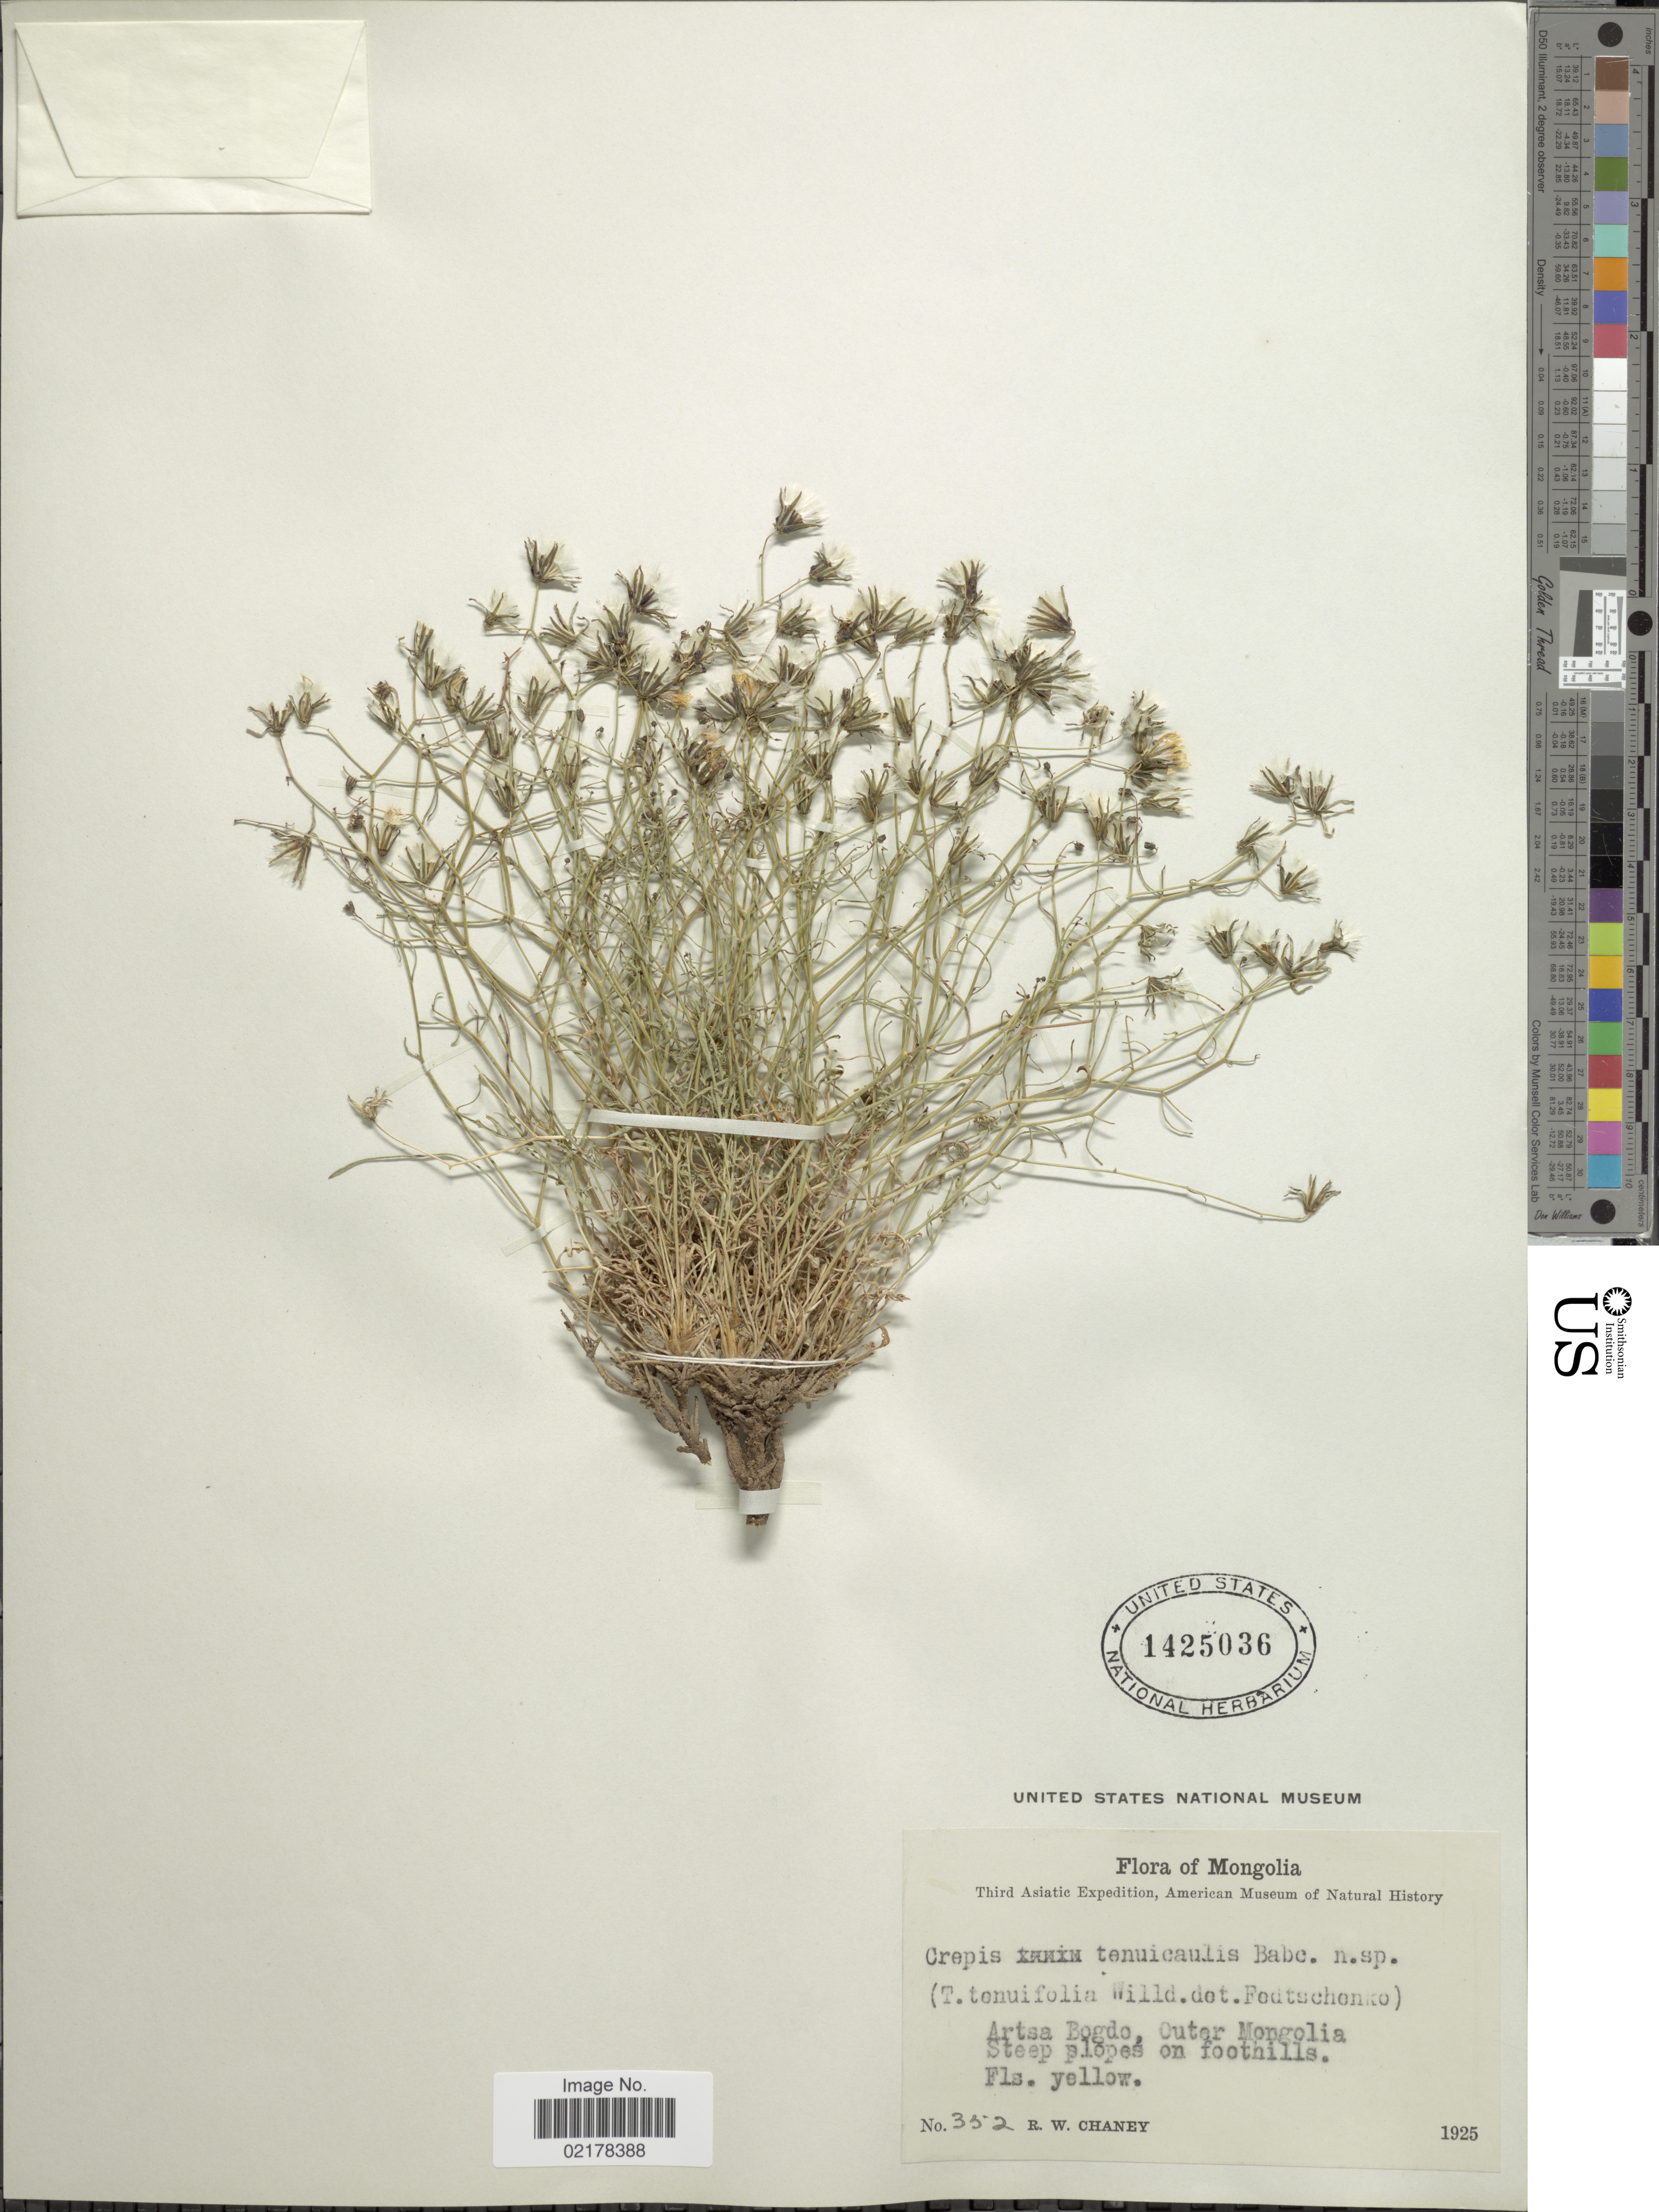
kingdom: Plantae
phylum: Tracheophyta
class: Magnoliopsida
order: Asterales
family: Asteraceae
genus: Crepis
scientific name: Crepis sp.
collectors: R. Chaney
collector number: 352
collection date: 1925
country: Mongolia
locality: Artsa Bogdo, Outer Mongolia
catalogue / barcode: US 1425036